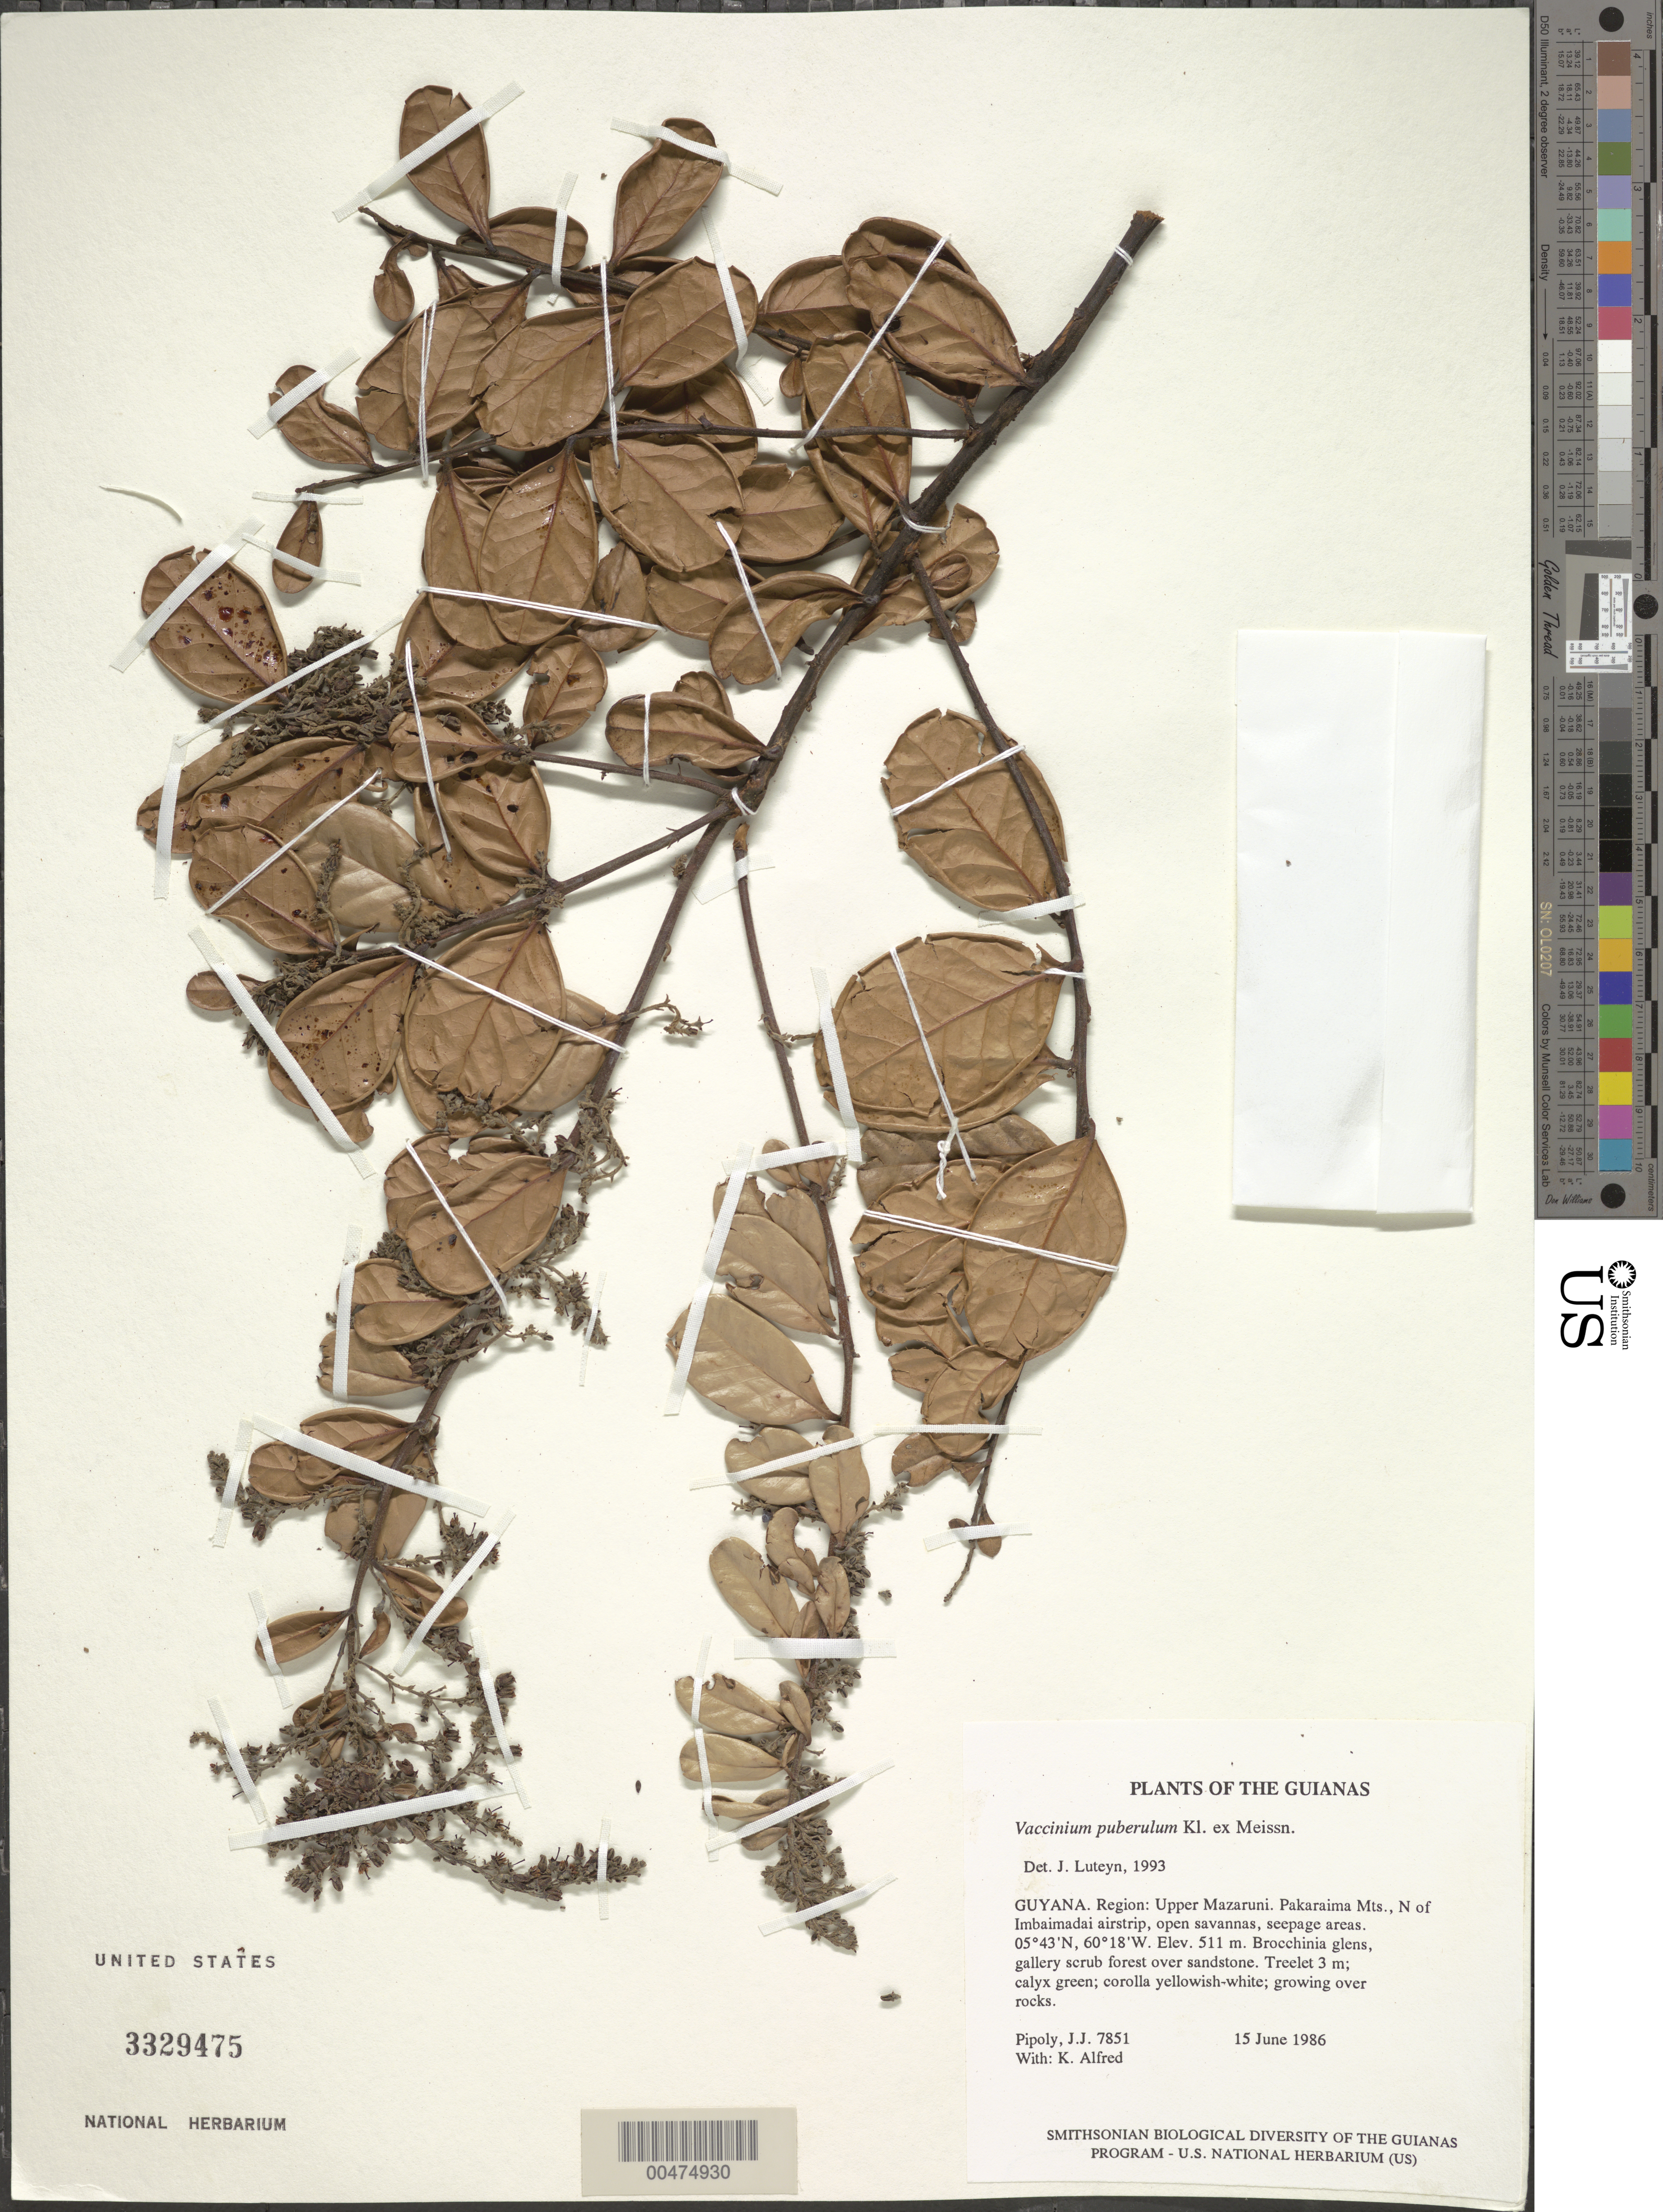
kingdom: Plantae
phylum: Tracheophyta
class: Magnoliopsida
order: Ericales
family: Ericaceae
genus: Vaccinium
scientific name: Vaccinium puberulum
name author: Klotzsch ex Meisn.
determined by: Luteyn, J. L.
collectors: J. J. Pipoly & K. Alfred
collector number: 7851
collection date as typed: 15 June 1986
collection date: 1986-06-15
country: Guyana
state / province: Cuyuni-Mazaruni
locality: Pakaraima Mts., N of Imbaimadai airstrip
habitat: Open savannas, seepage areas, Brocchinia glens, gallery scrub forest over sandstone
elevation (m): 511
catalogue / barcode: US 3329475